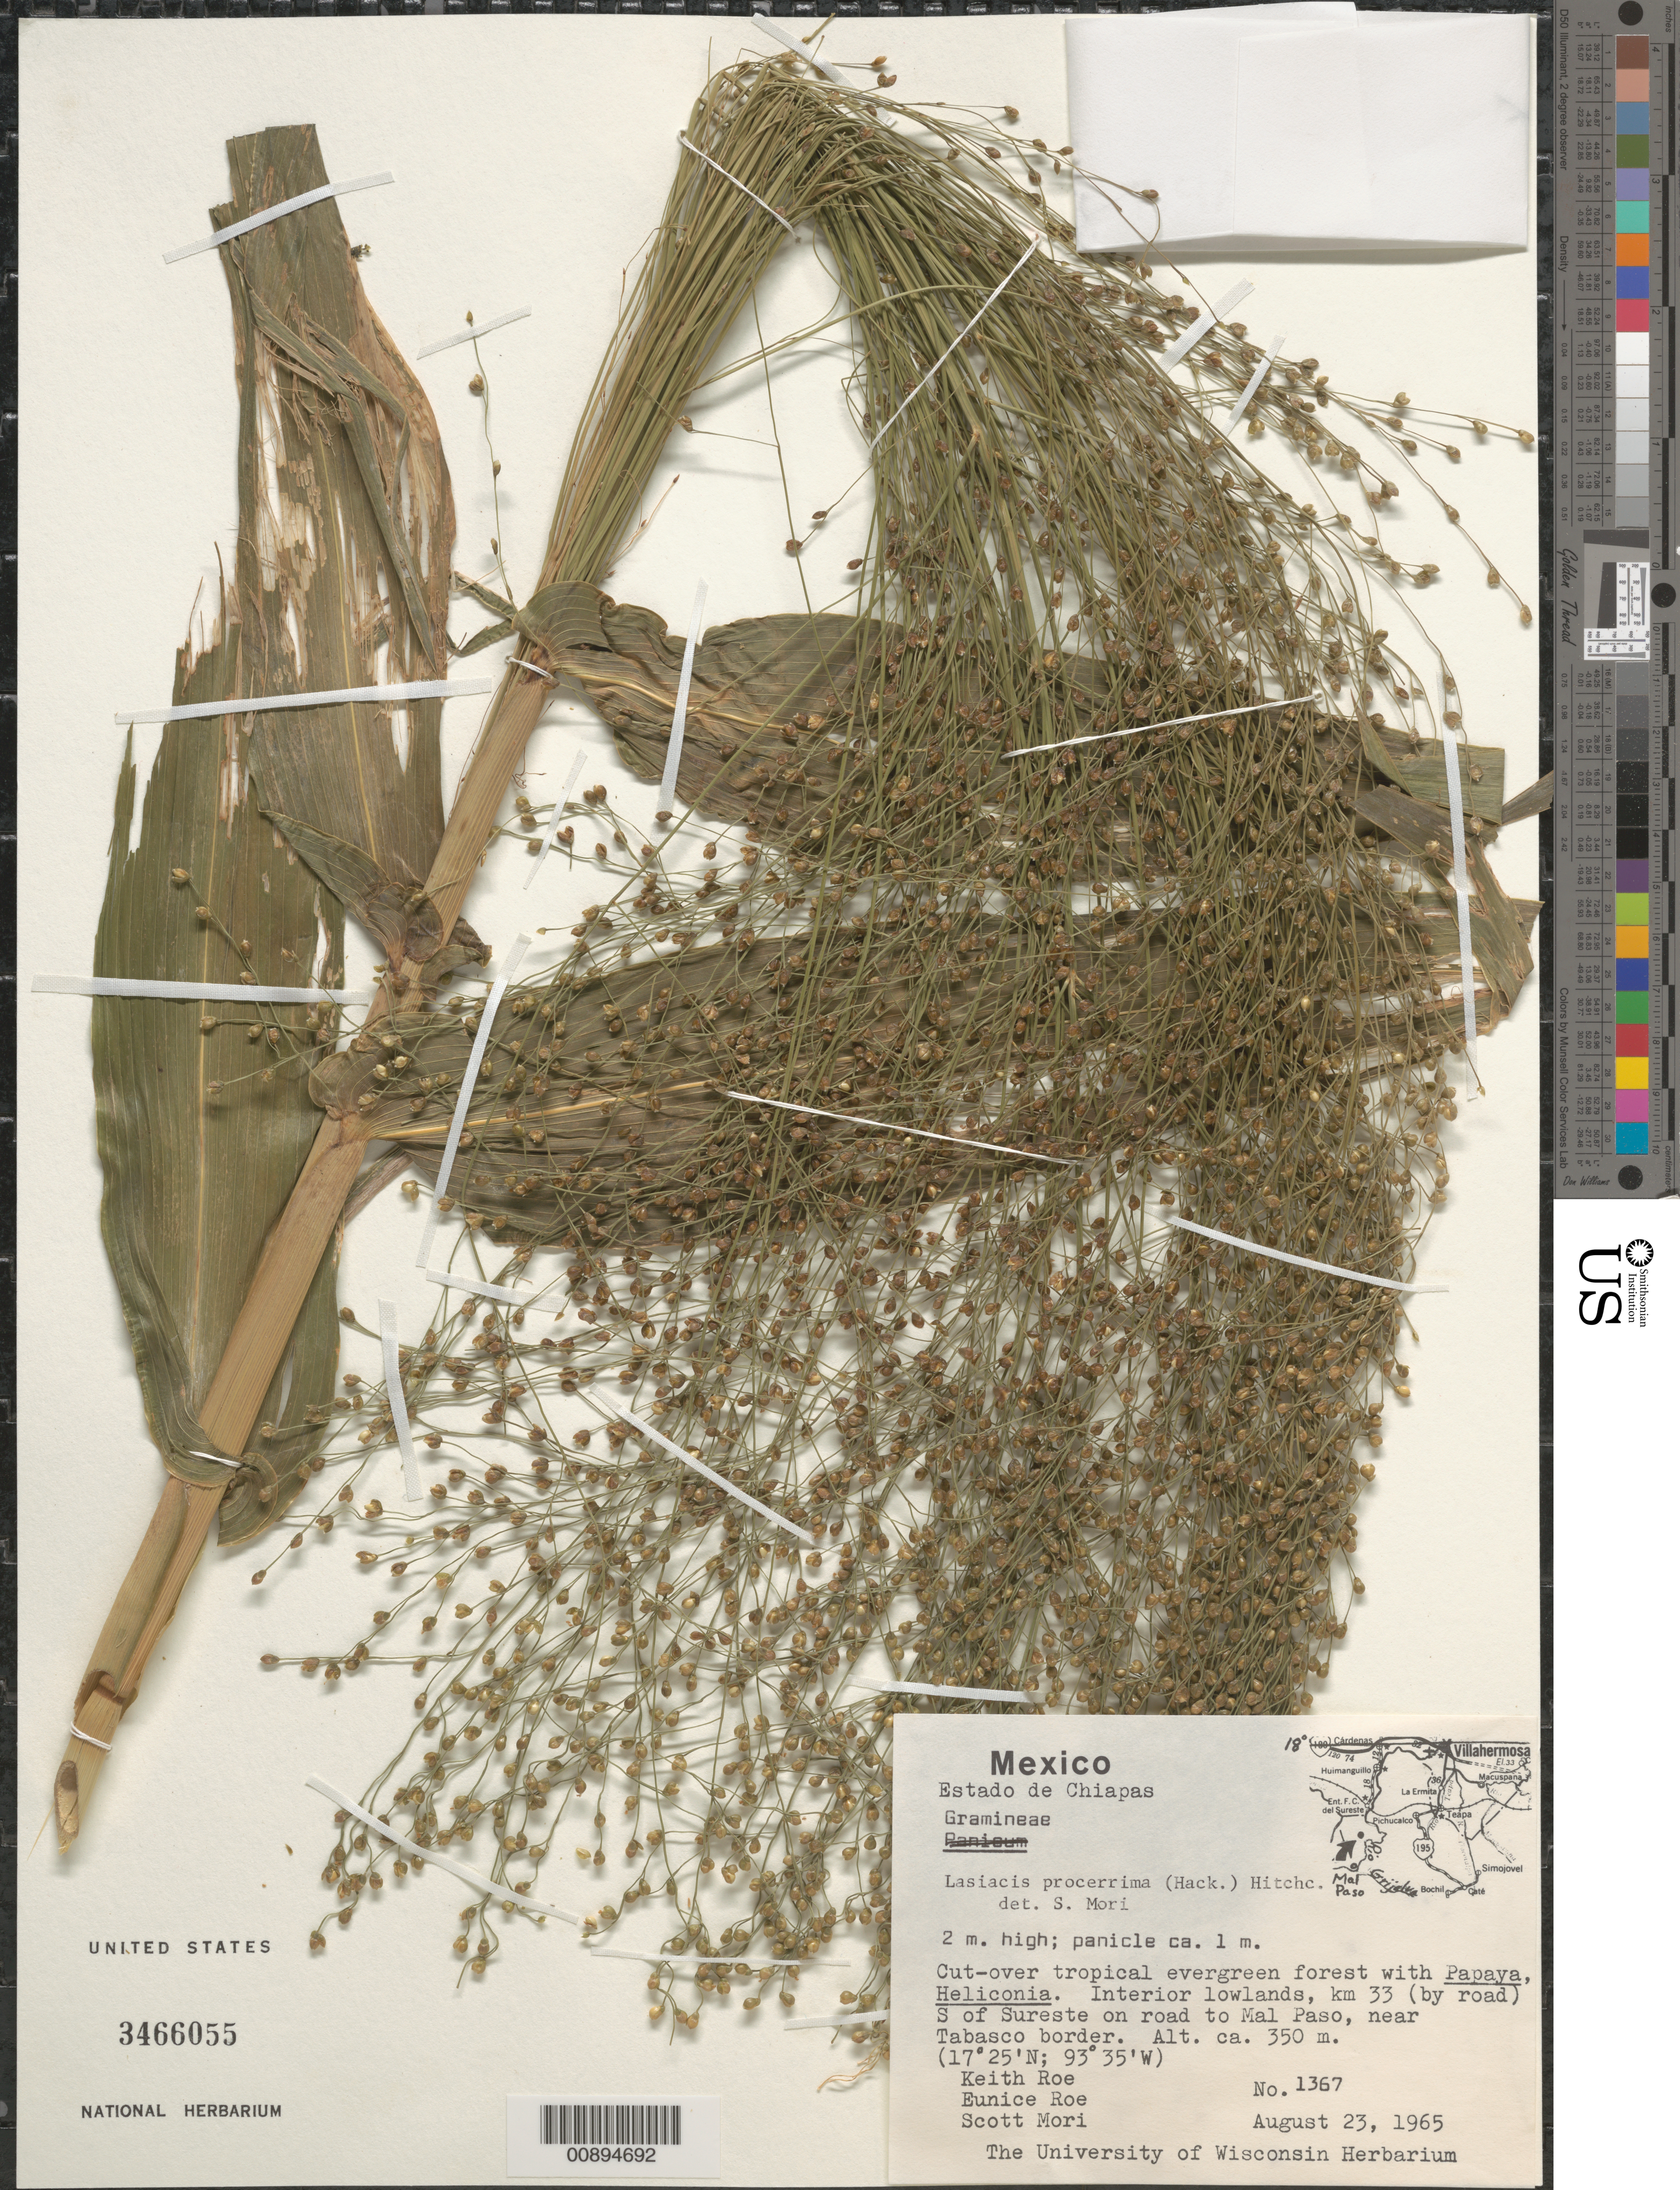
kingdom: Plantae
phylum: Tracheophyta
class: Liliopsida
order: Poales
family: Poaceae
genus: Lasiacis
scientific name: Lasiacis procerrima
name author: (Hack.) Hitchc.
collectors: K. E. Roe, E. Roe & S. Mori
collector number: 1367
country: Mexico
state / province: Chiapas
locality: S of Sureste on road to Mal Paso, near Tabasco border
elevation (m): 350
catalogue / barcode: US 3466055